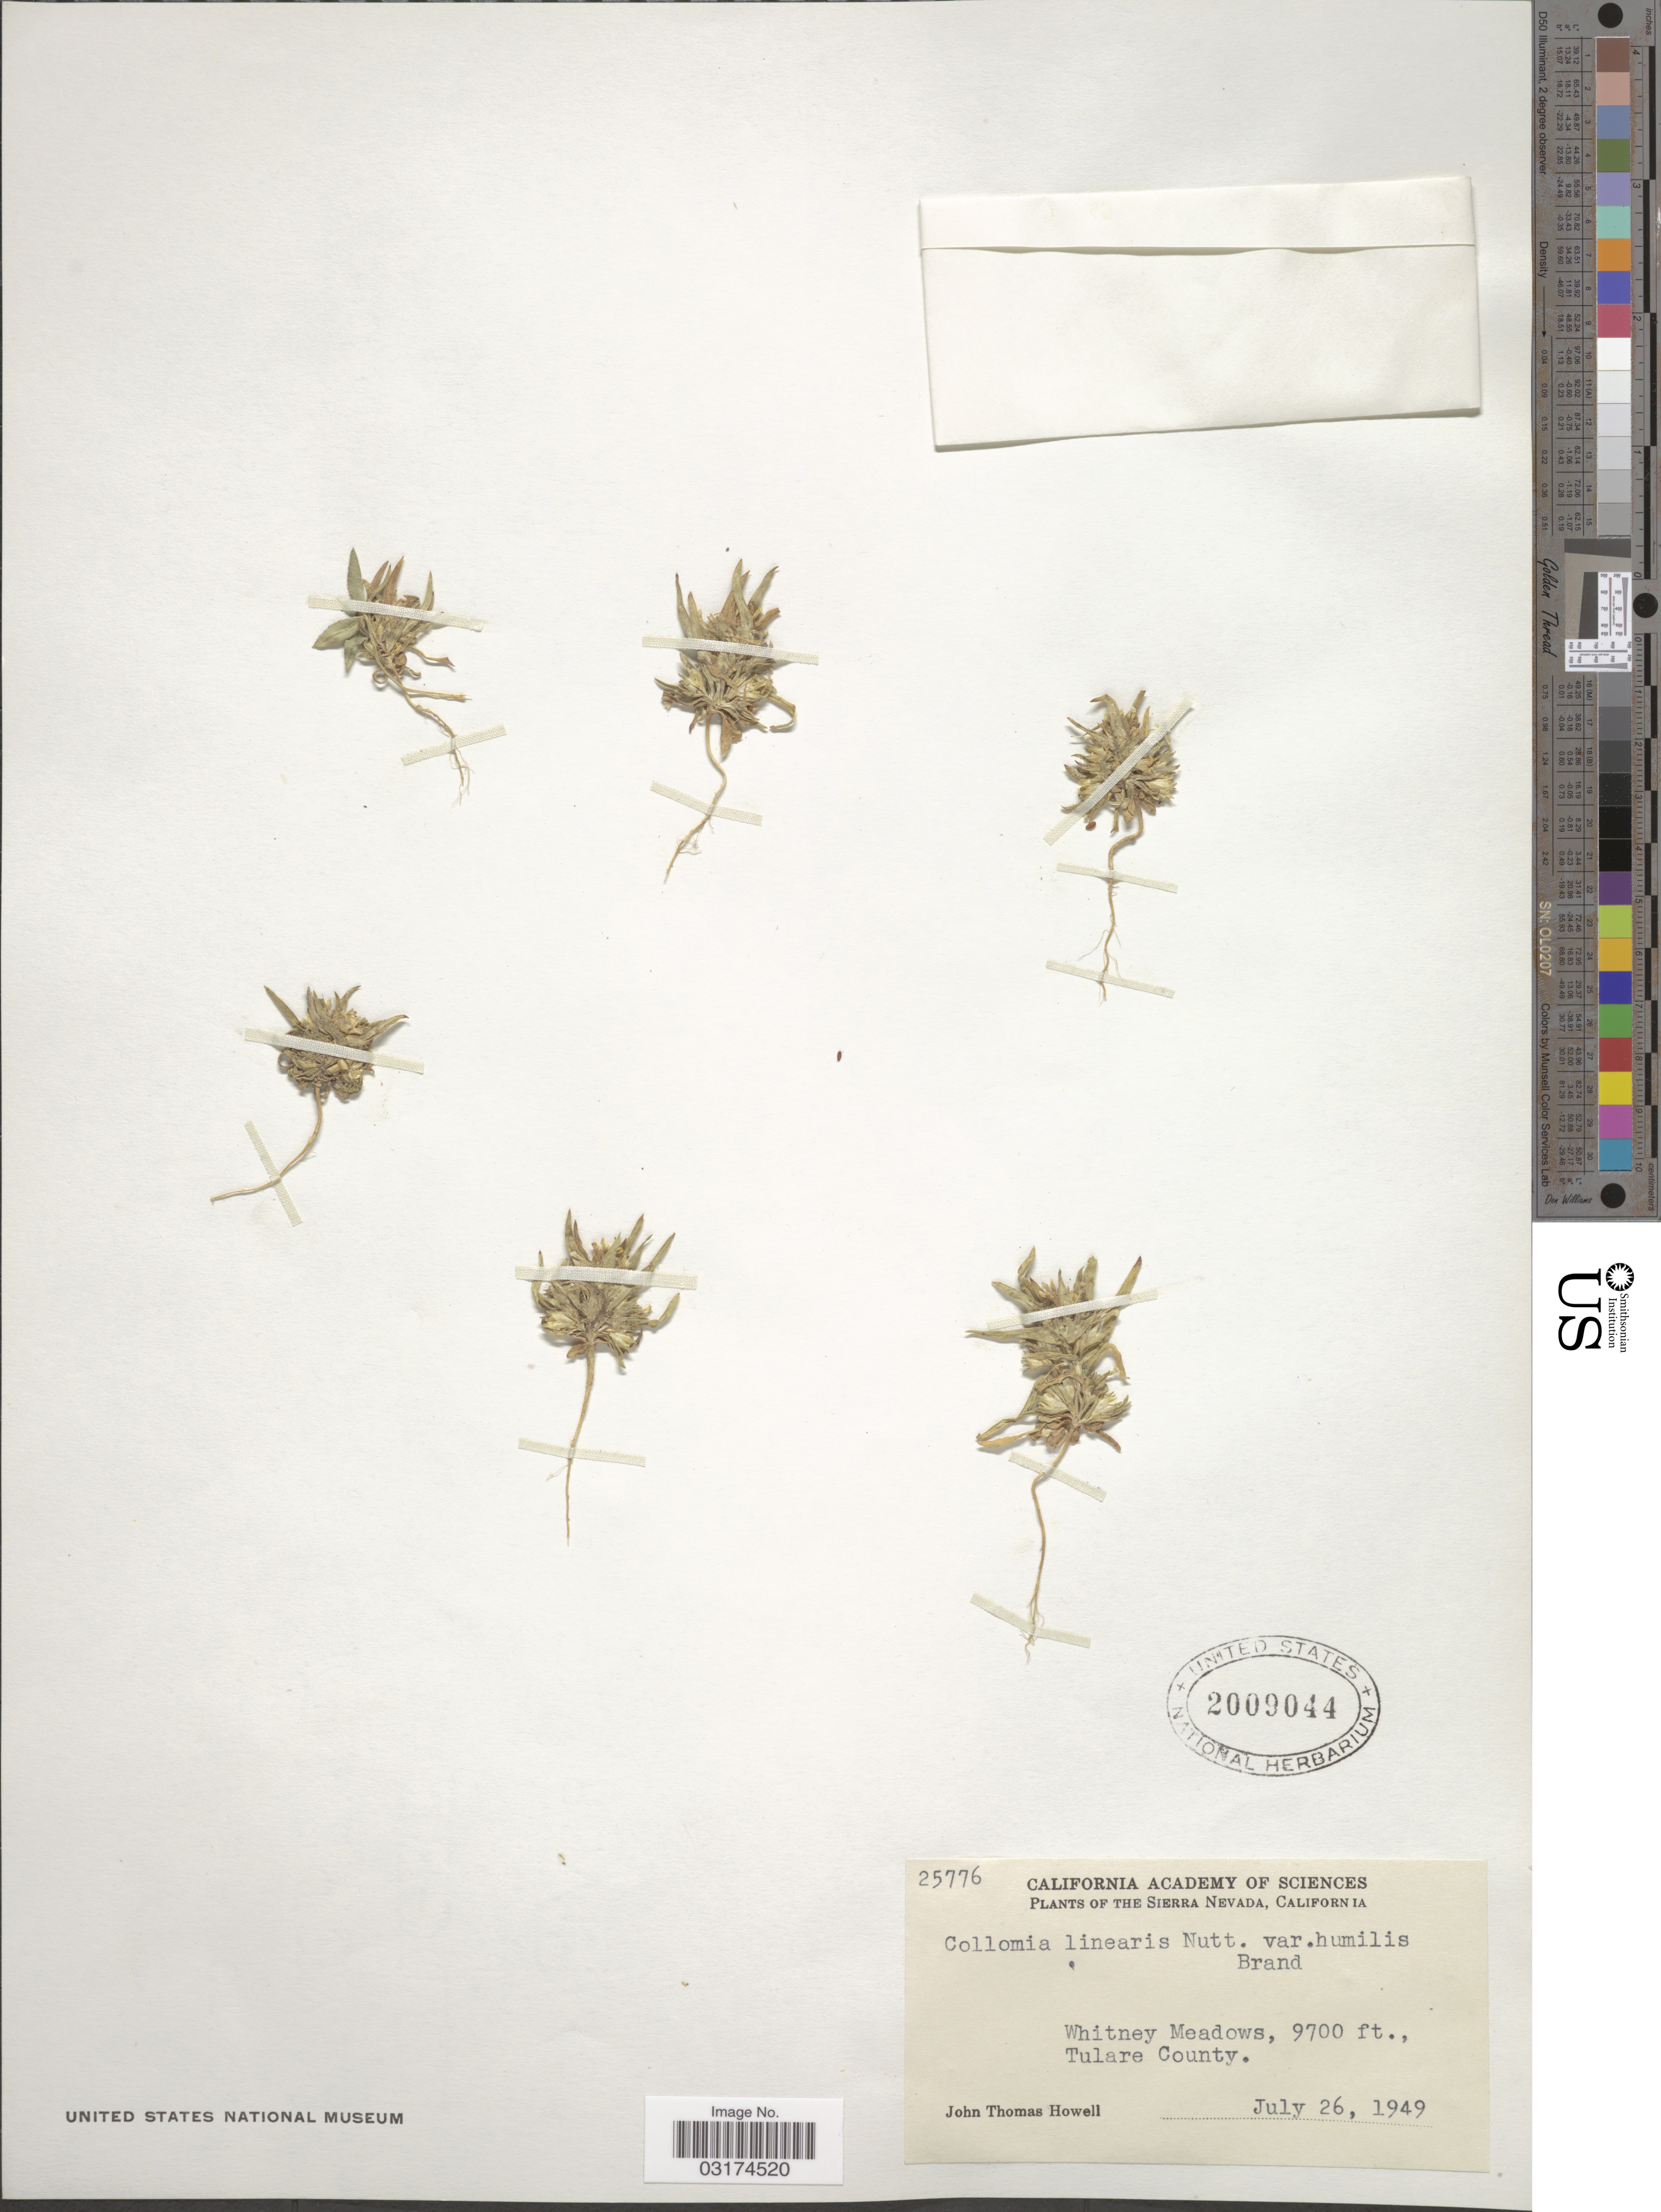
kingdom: Plantae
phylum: Tracheophyta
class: Magnoliopsida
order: Ericales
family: Polemoniaceae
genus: Collomia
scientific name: Collomia linearis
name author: Nutt.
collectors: J. T. Howell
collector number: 25776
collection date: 1949-07-26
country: United States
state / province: California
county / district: Tulare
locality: Whitney Meadows. Tulare County. Sierra Nevada.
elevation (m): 2957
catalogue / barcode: US 2009044